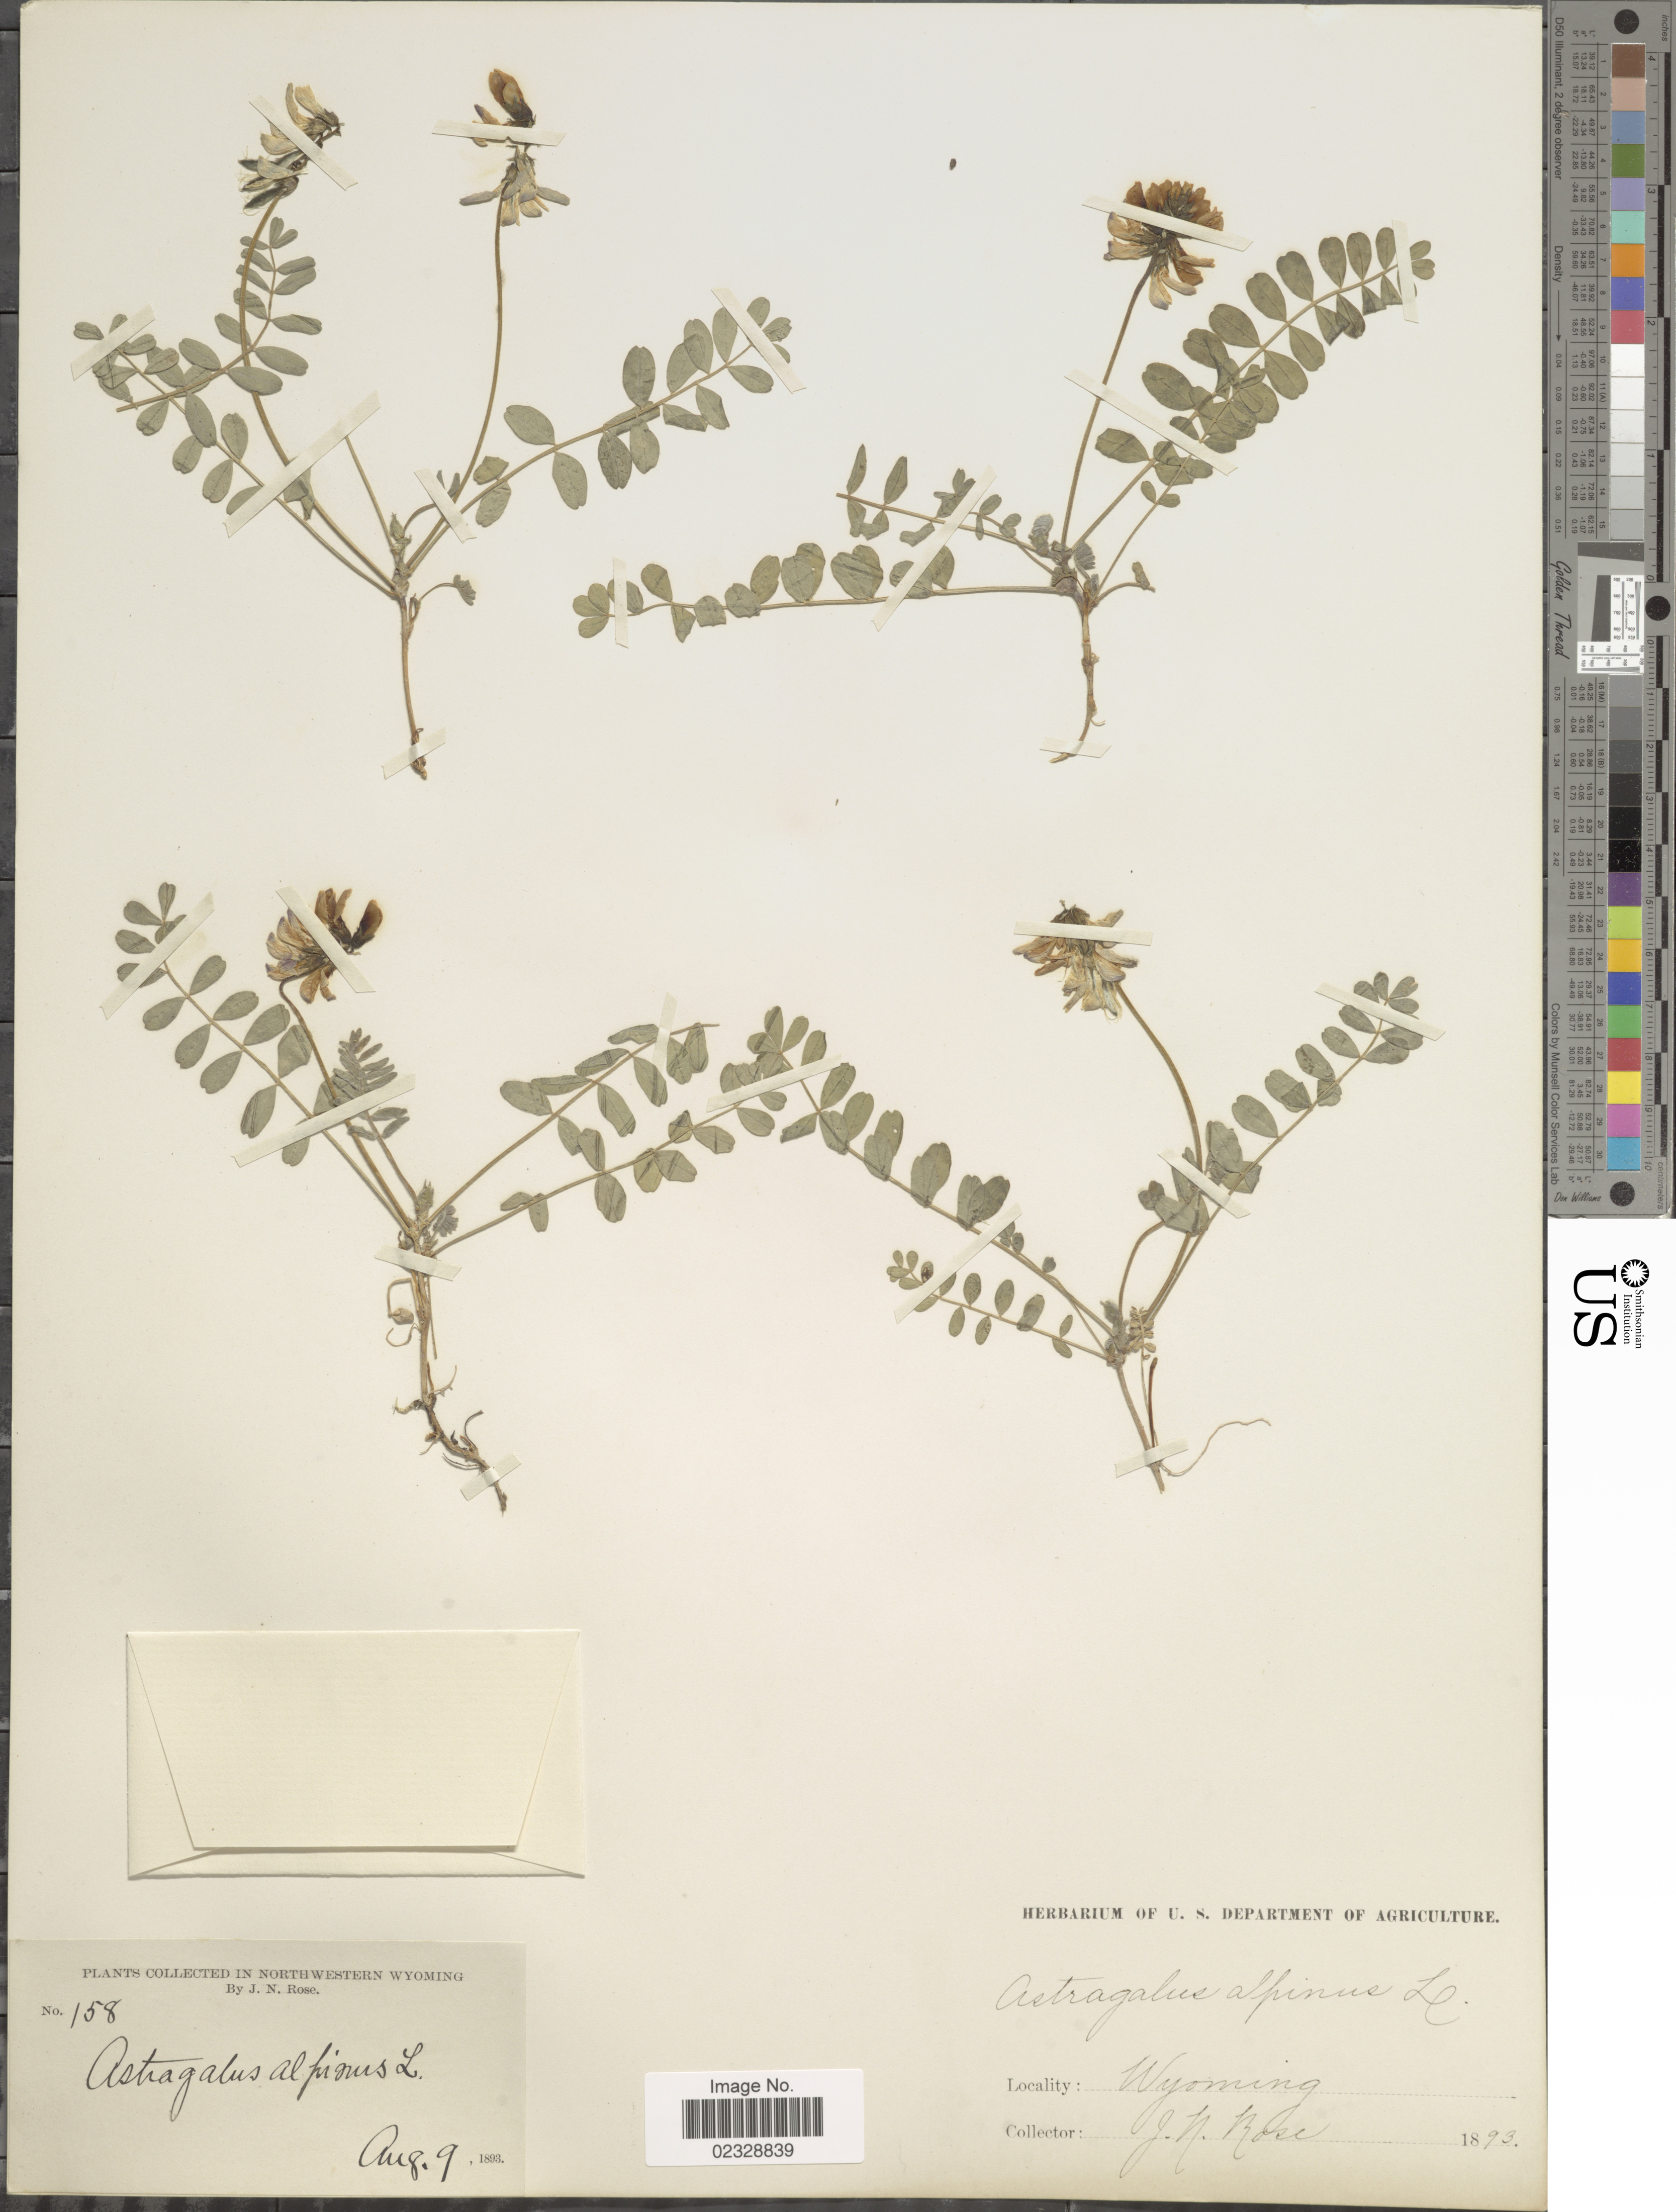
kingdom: Plantae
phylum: Tracheophyta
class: Magnoliopsida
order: Fabales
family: Fabaceae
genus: Astragalus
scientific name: Astragalus alpinus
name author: L.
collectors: J. N. Rose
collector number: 158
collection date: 1893-08-09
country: United States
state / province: Wyoming